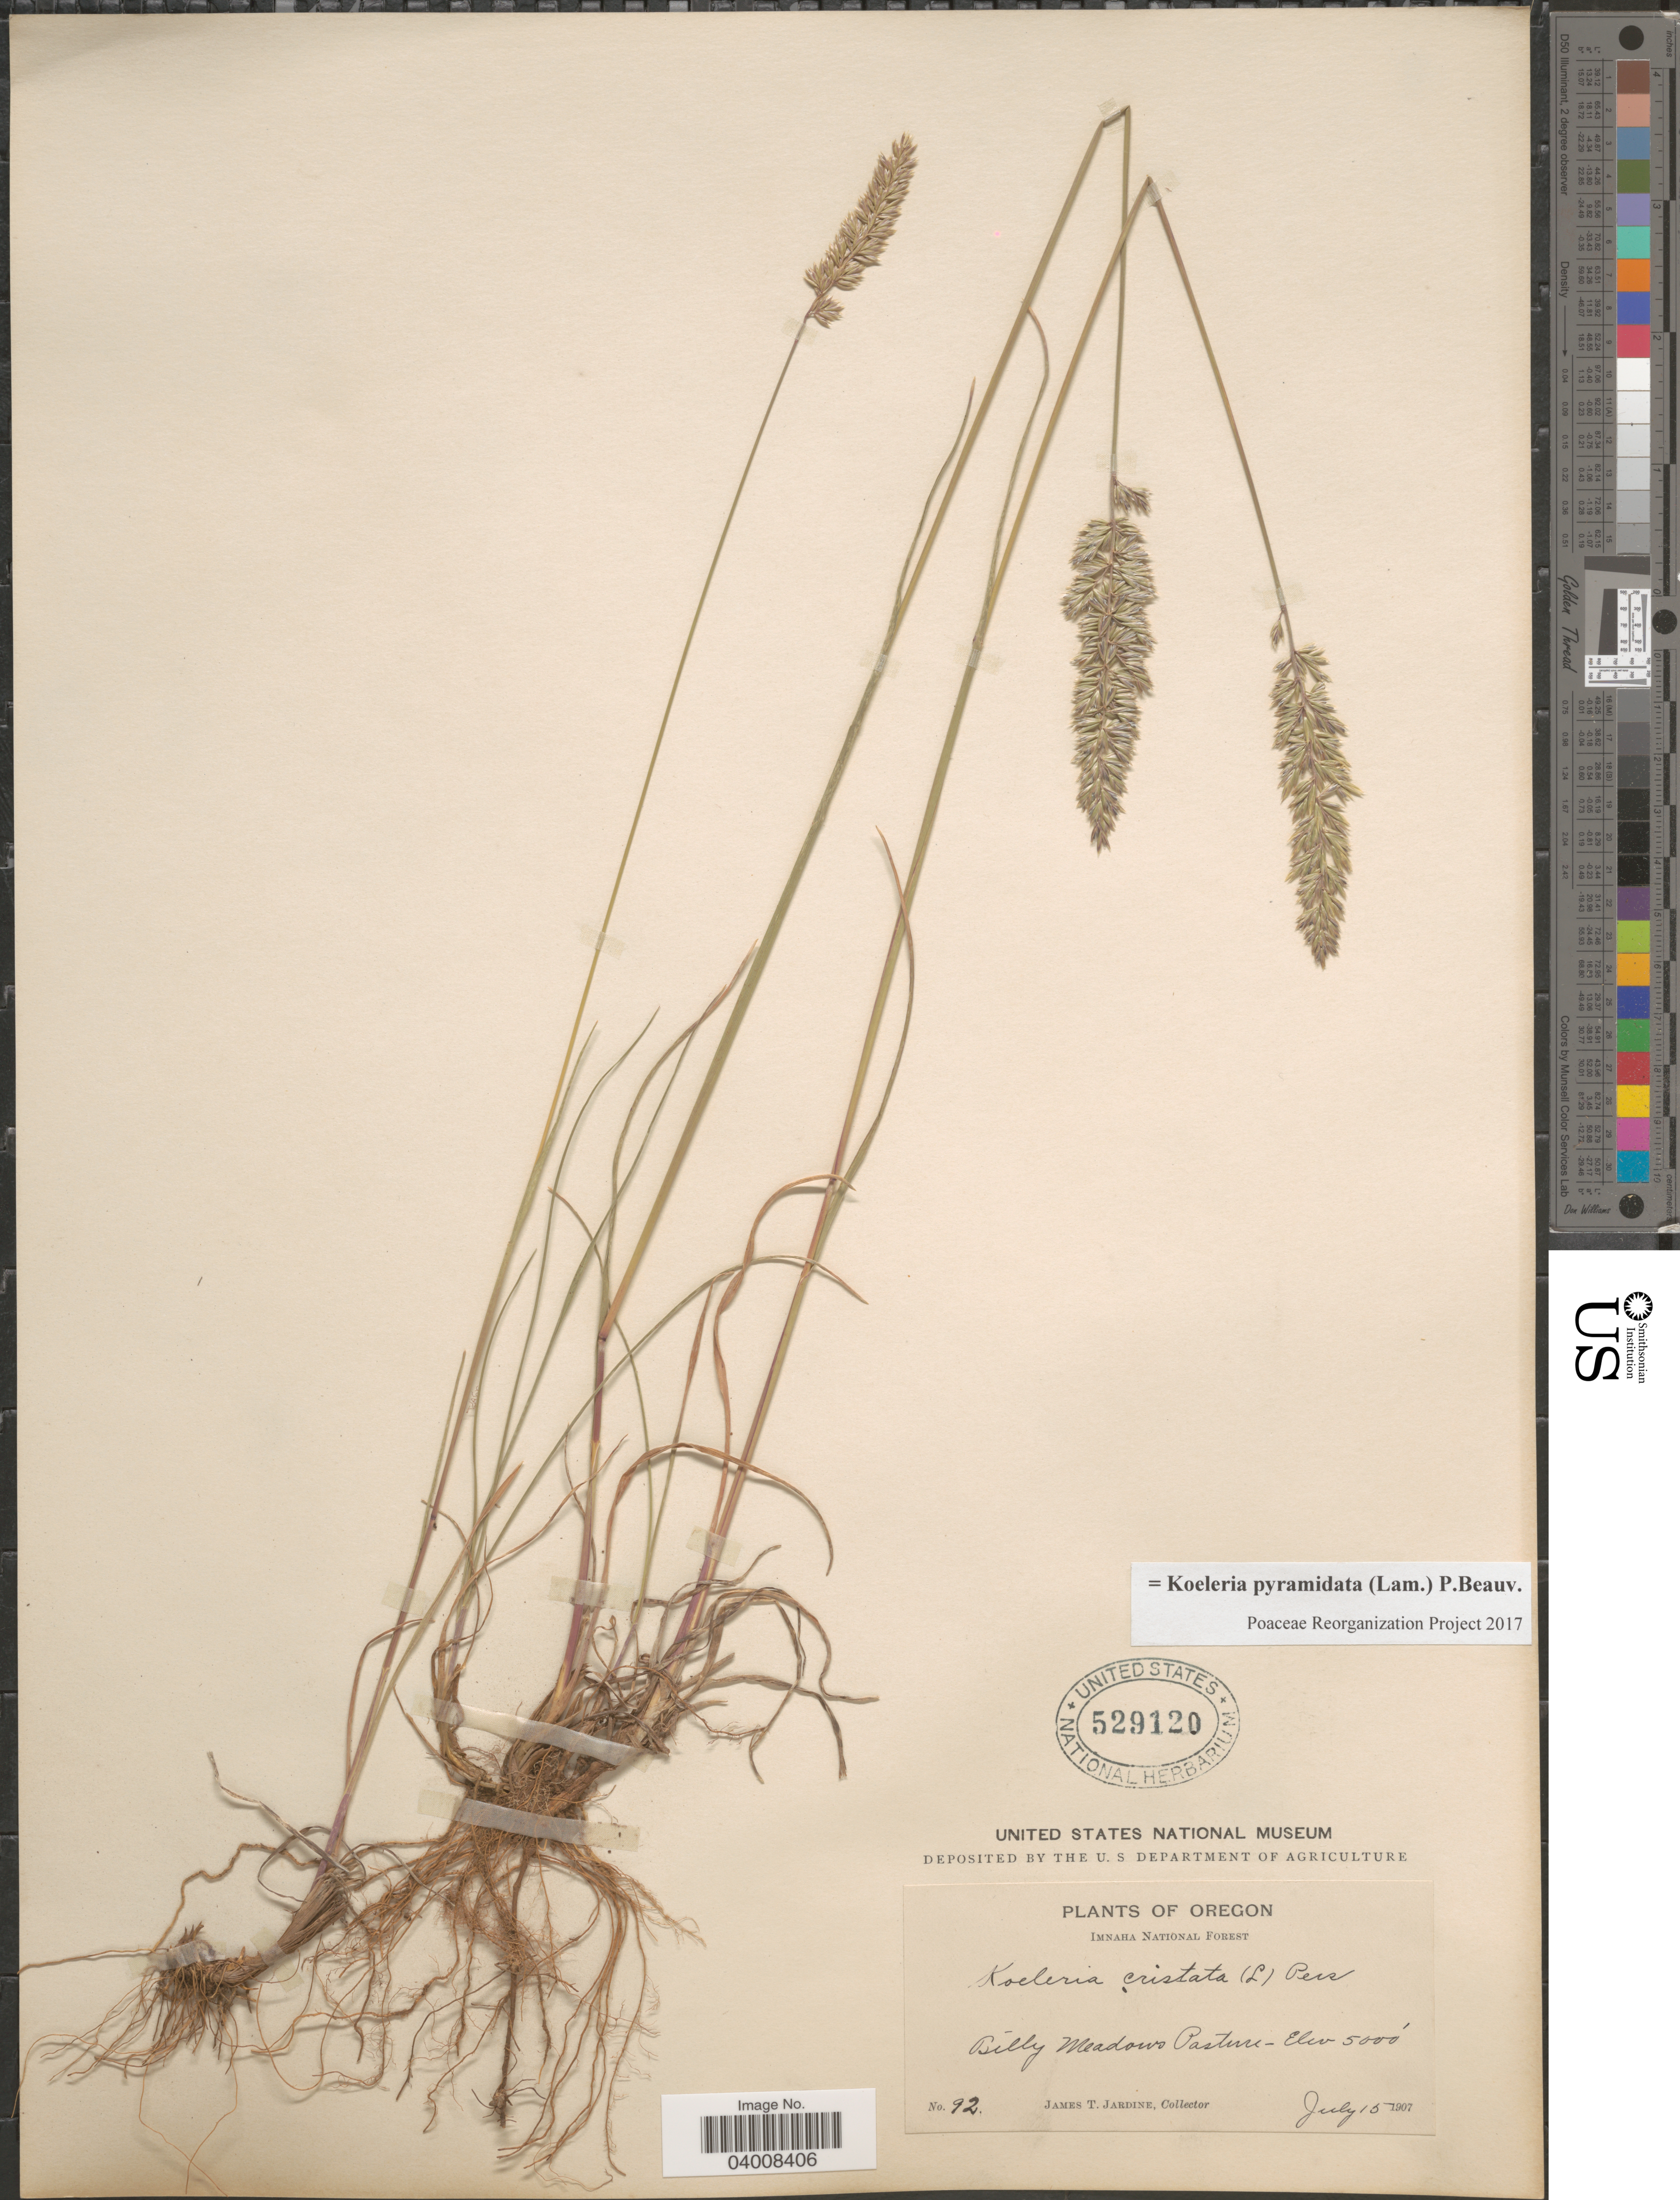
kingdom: Plantae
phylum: Tracheophyta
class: Liliopsida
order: Poales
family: Poaceae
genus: Koeleria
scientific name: Koeleria pyramidata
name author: (Lam.) P. Beauv.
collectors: J. T. Jardine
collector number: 92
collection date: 1907-07-15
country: United States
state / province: Oregon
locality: Imnaha National Forest. Billy Meadows Pasture.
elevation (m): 1524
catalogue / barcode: US 529120